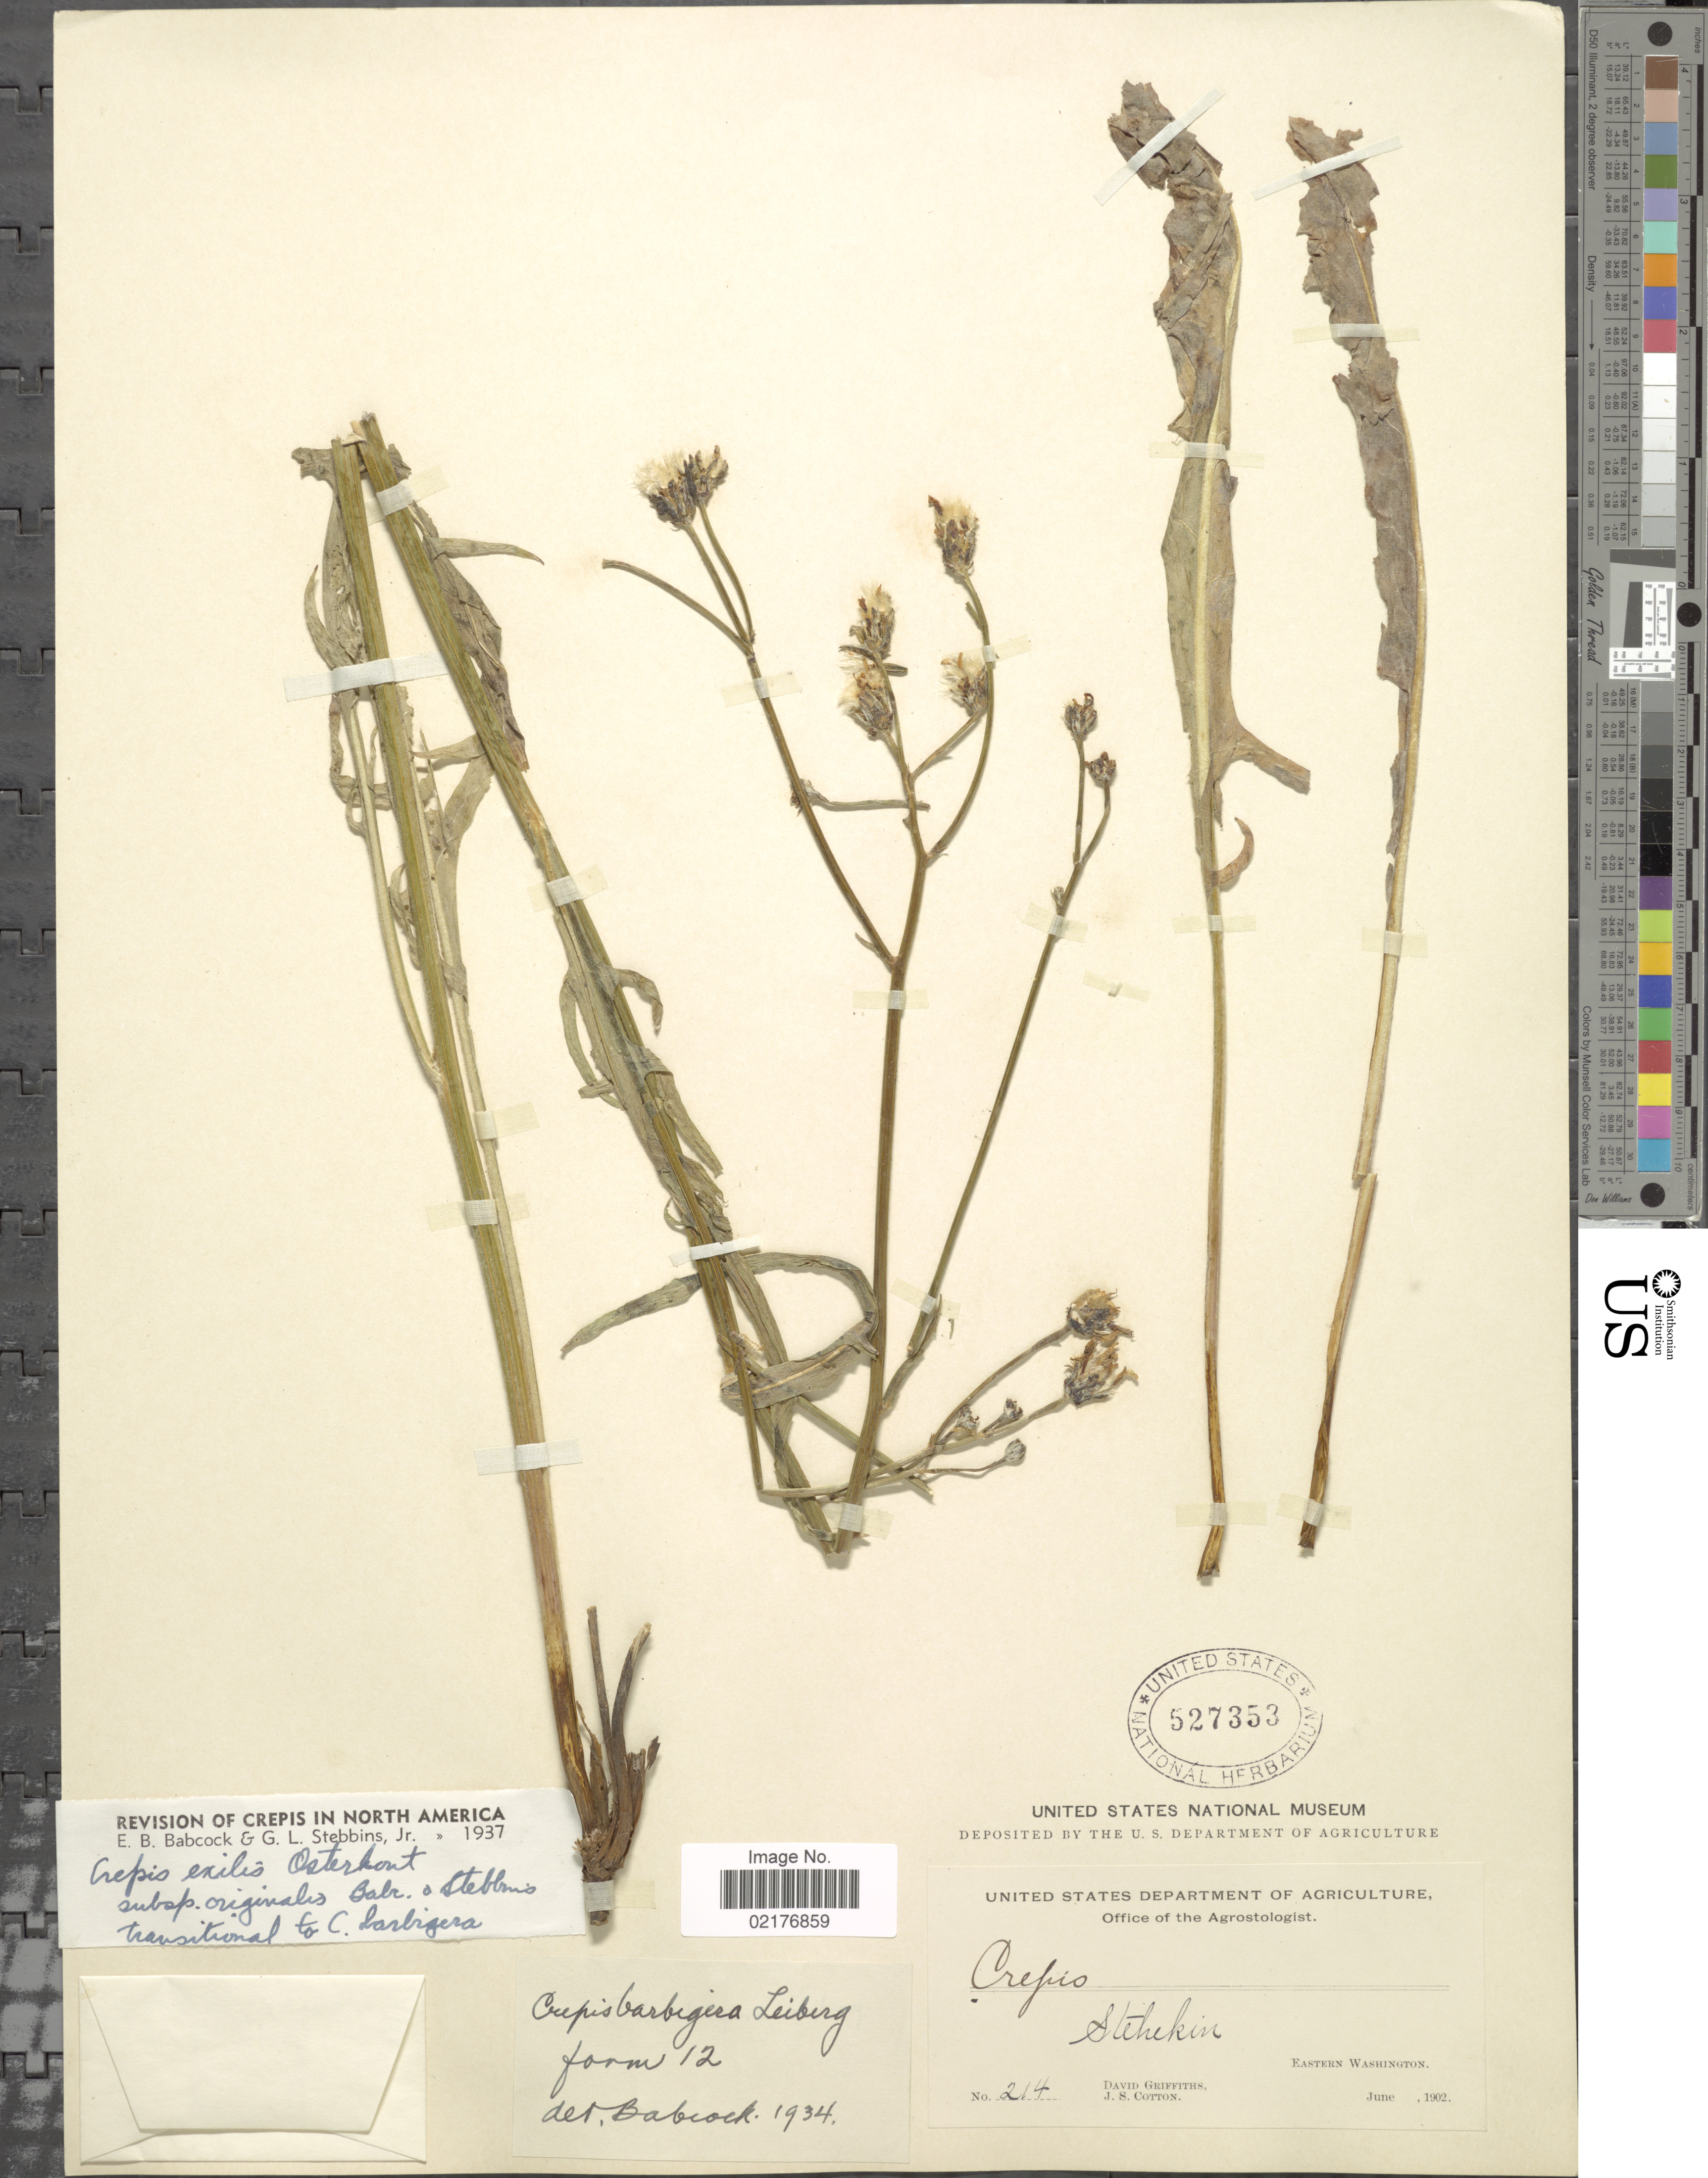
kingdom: Plantae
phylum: Tracheophyta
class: Magnoliopsida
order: Asterales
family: Asteraceae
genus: Crepis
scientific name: Crepis atribarba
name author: A. Heller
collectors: D. Griffiths & J. S. Cotton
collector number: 214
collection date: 1902-06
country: United States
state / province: Washington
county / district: Chelan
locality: Stehekin, Eastern Washington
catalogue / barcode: US 527353